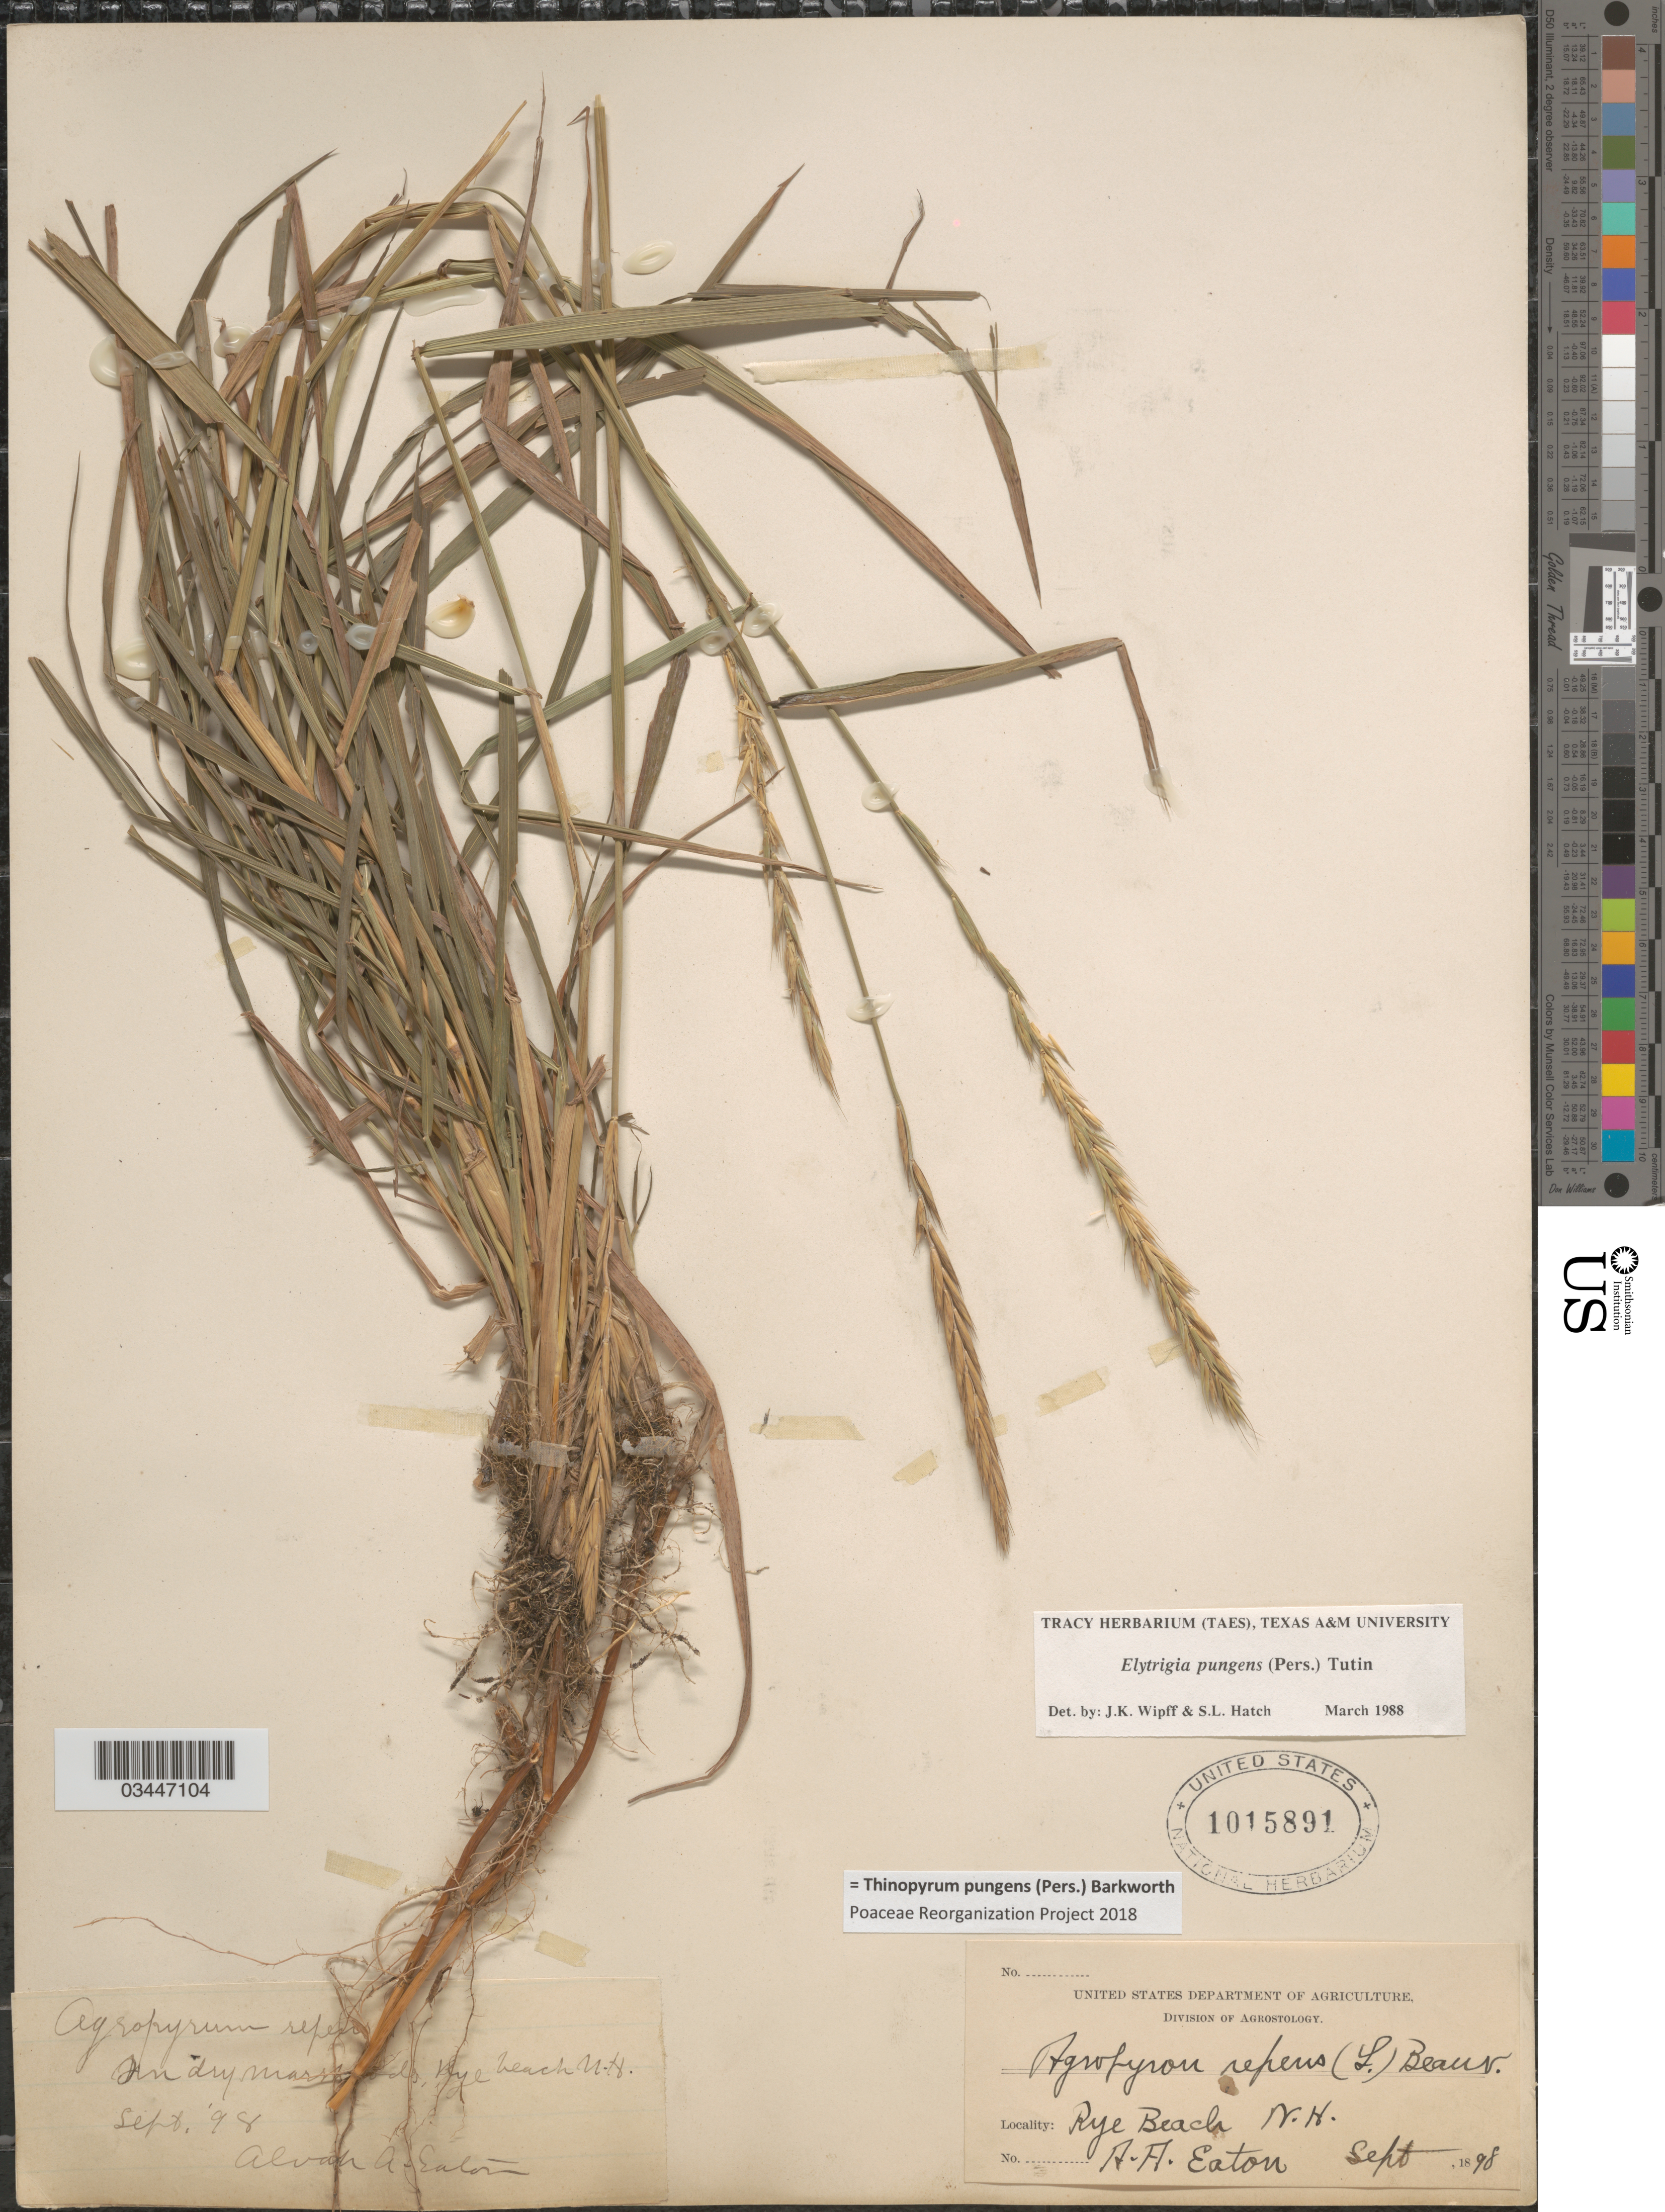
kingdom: Plantae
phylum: Tracheophyta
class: Liliopsida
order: Poales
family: Poaceae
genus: Thinopyrum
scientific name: Thinopyrum pungens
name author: (Pers.) Barkworth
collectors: A. A. Eaton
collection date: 1898-09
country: United States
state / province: New Hampshire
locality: Rye Beach.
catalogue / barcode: US 1015891